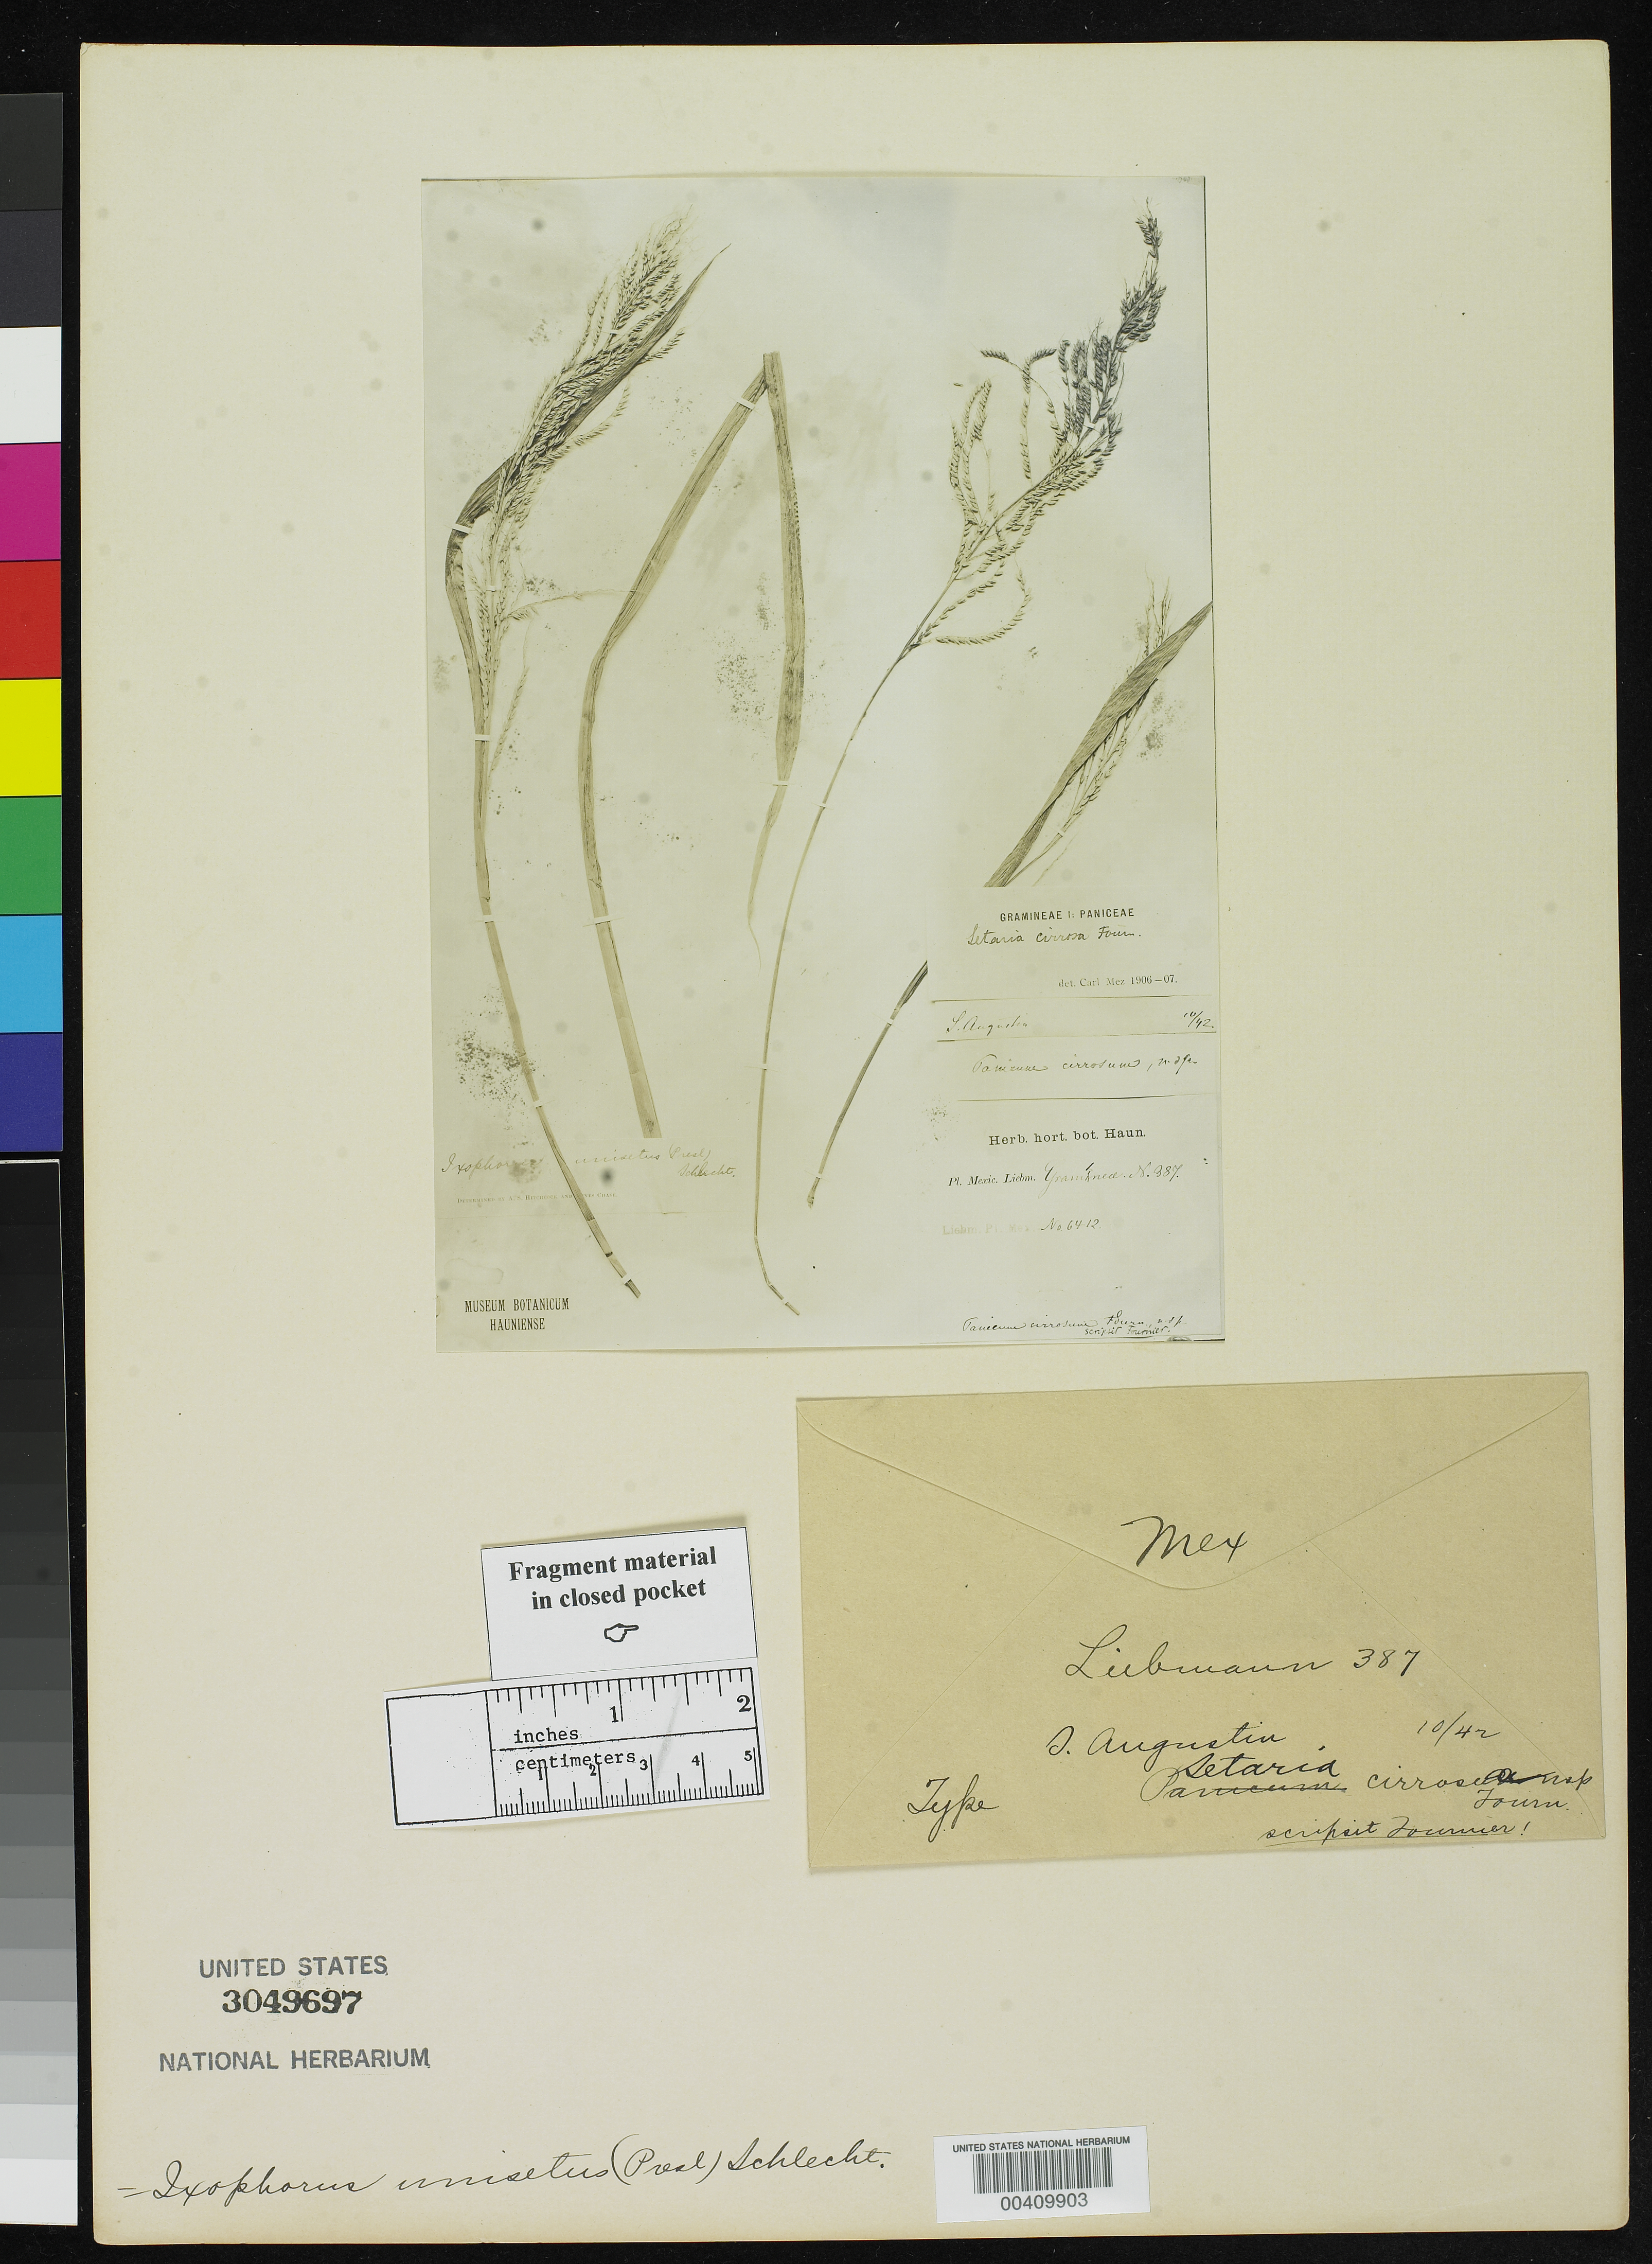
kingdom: Plantae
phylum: Tracheophyta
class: Liliopsida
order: Poales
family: Poaceae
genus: Setaria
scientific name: Setaria cirrosa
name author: E. Fourn. in Hemsl.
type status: Type Fragment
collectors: F. M. Liebmann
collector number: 6412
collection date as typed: Oct 1842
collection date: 1842-10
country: Mexico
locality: San Augustin.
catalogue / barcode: US 3049697